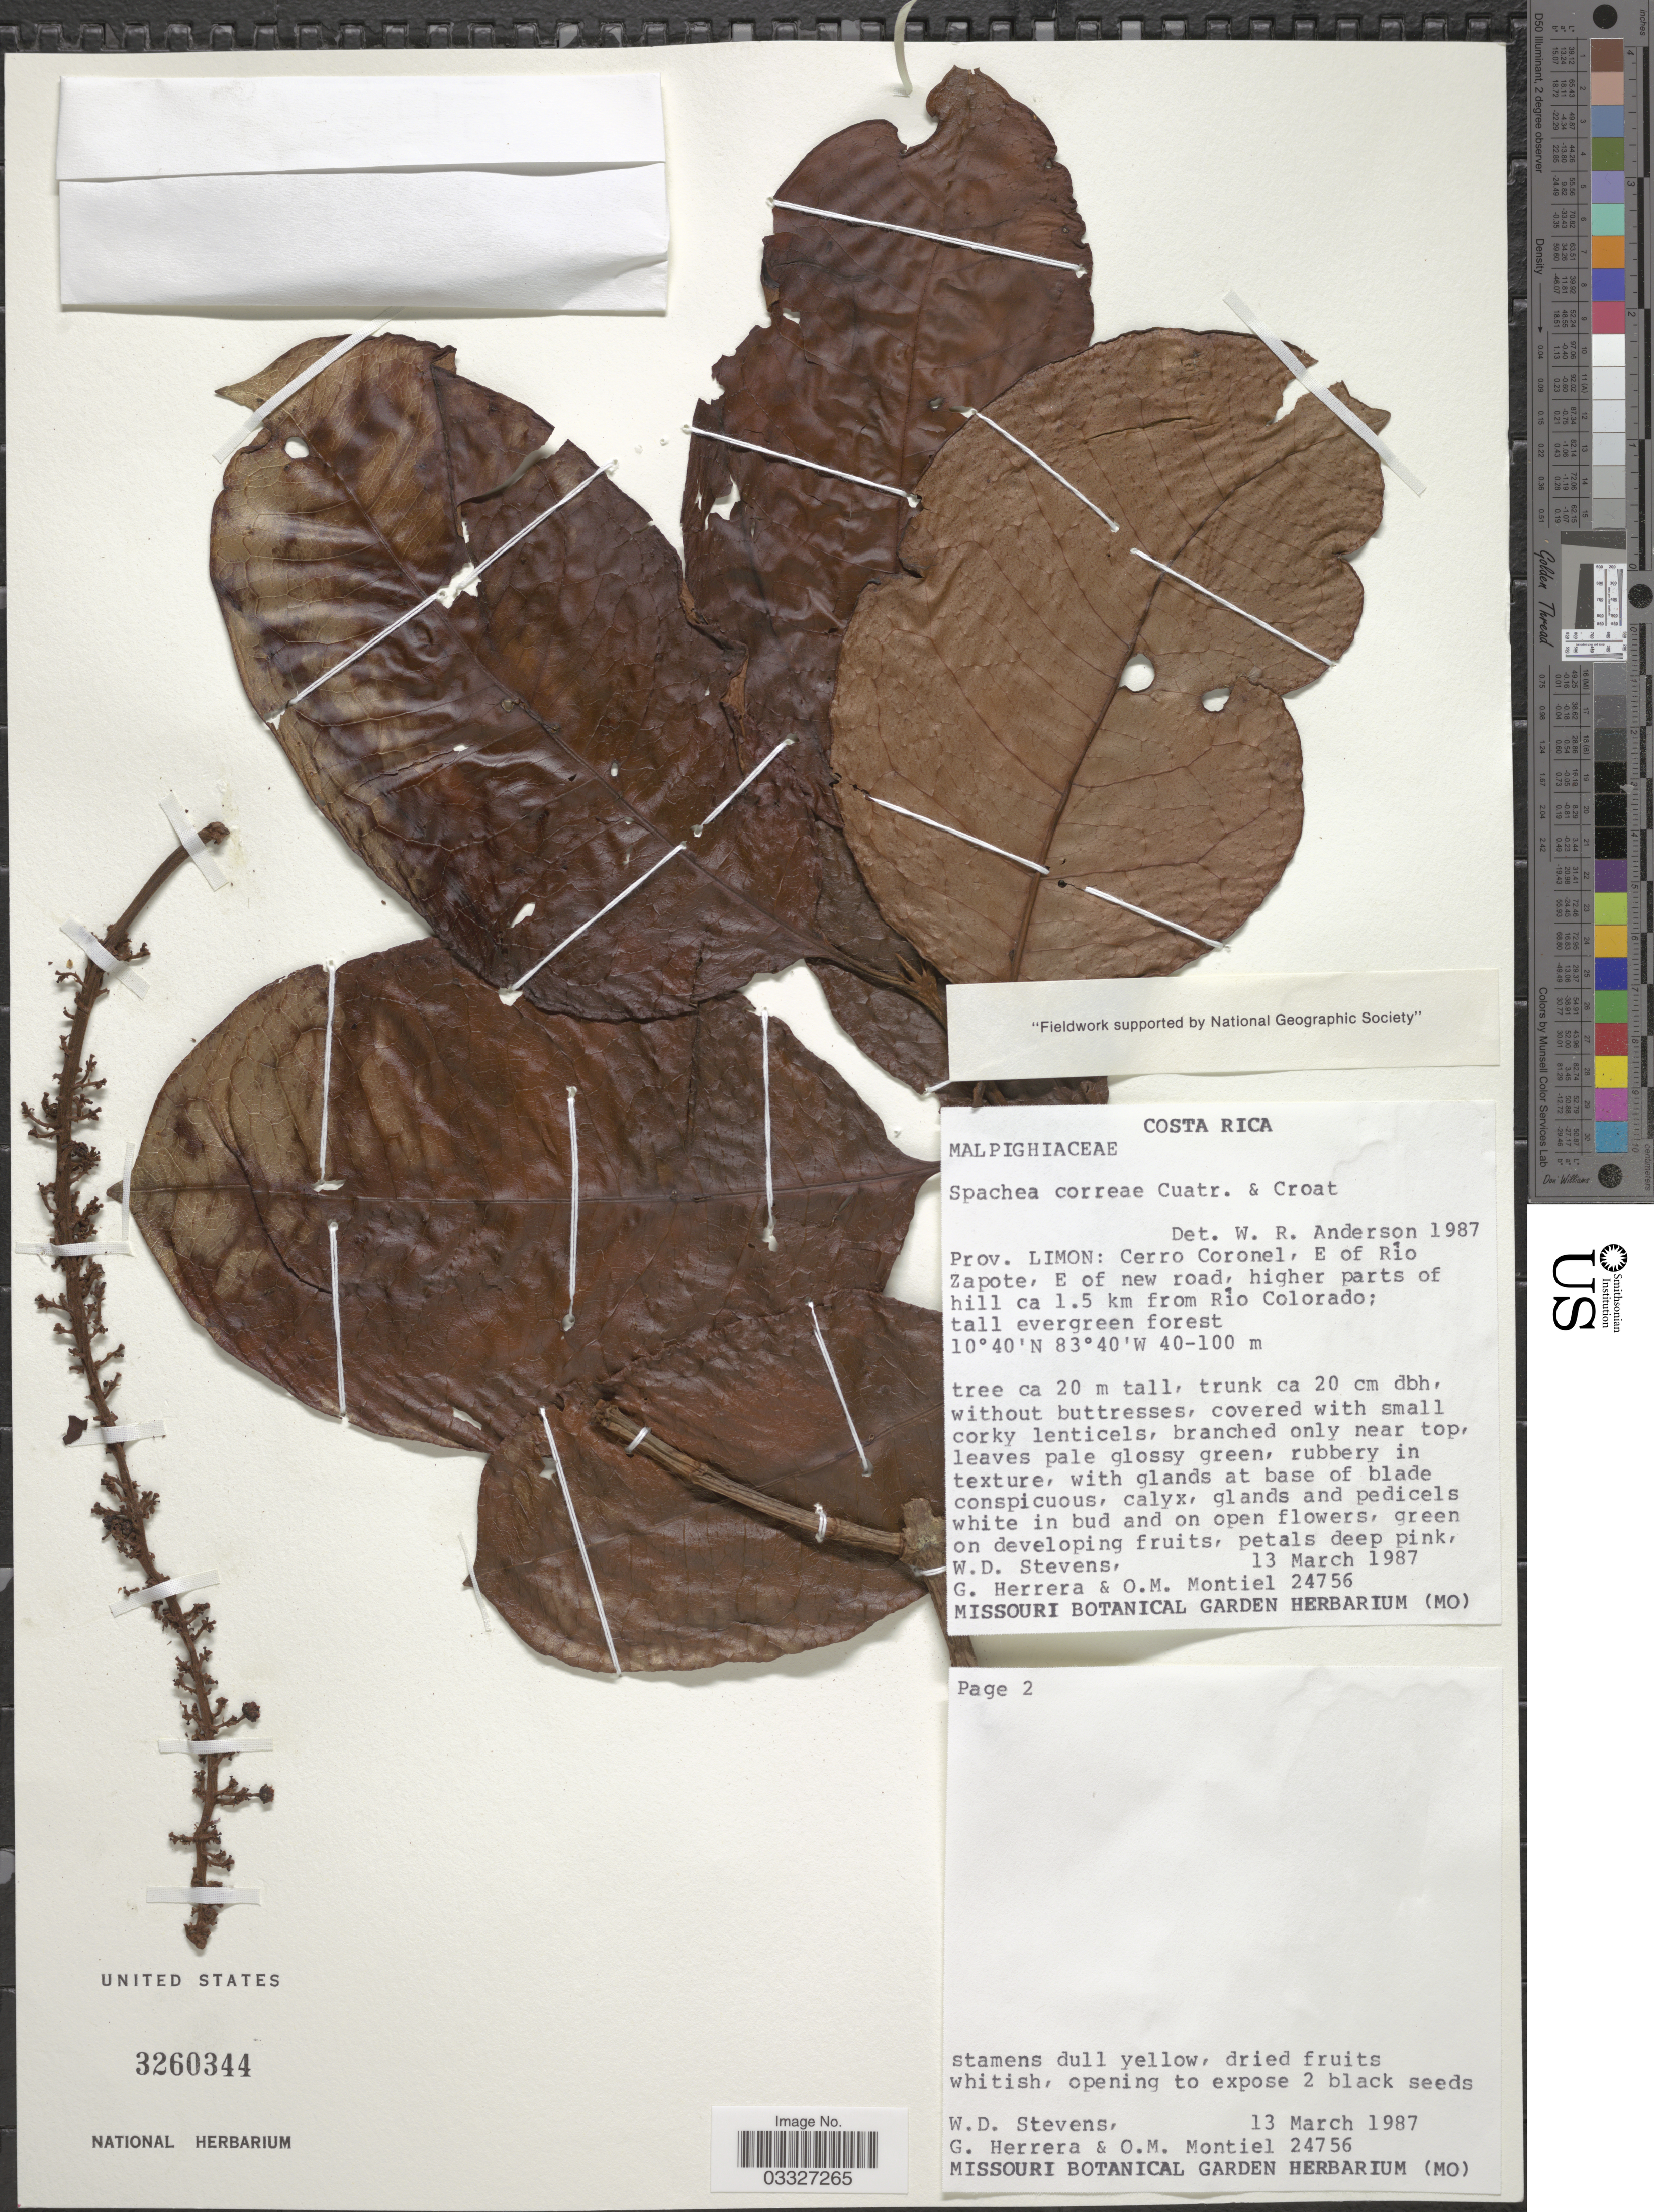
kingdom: Plantae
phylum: Tracheophyta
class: Magnoliopsida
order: Malpighiales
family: Malpighiaceae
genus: Spachea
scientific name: Spachea correae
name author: Cuatrec. & Croat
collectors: W. D. Stevens, G. Herrera & O. Montiel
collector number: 24756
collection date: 1987-03-13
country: Costa Rica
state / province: Limón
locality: Cerro Coronel, E of Rio Zapote, E of new road, higher parts of hill ca 1.5 km from Río Colorado.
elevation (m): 40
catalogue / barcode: US 3260344